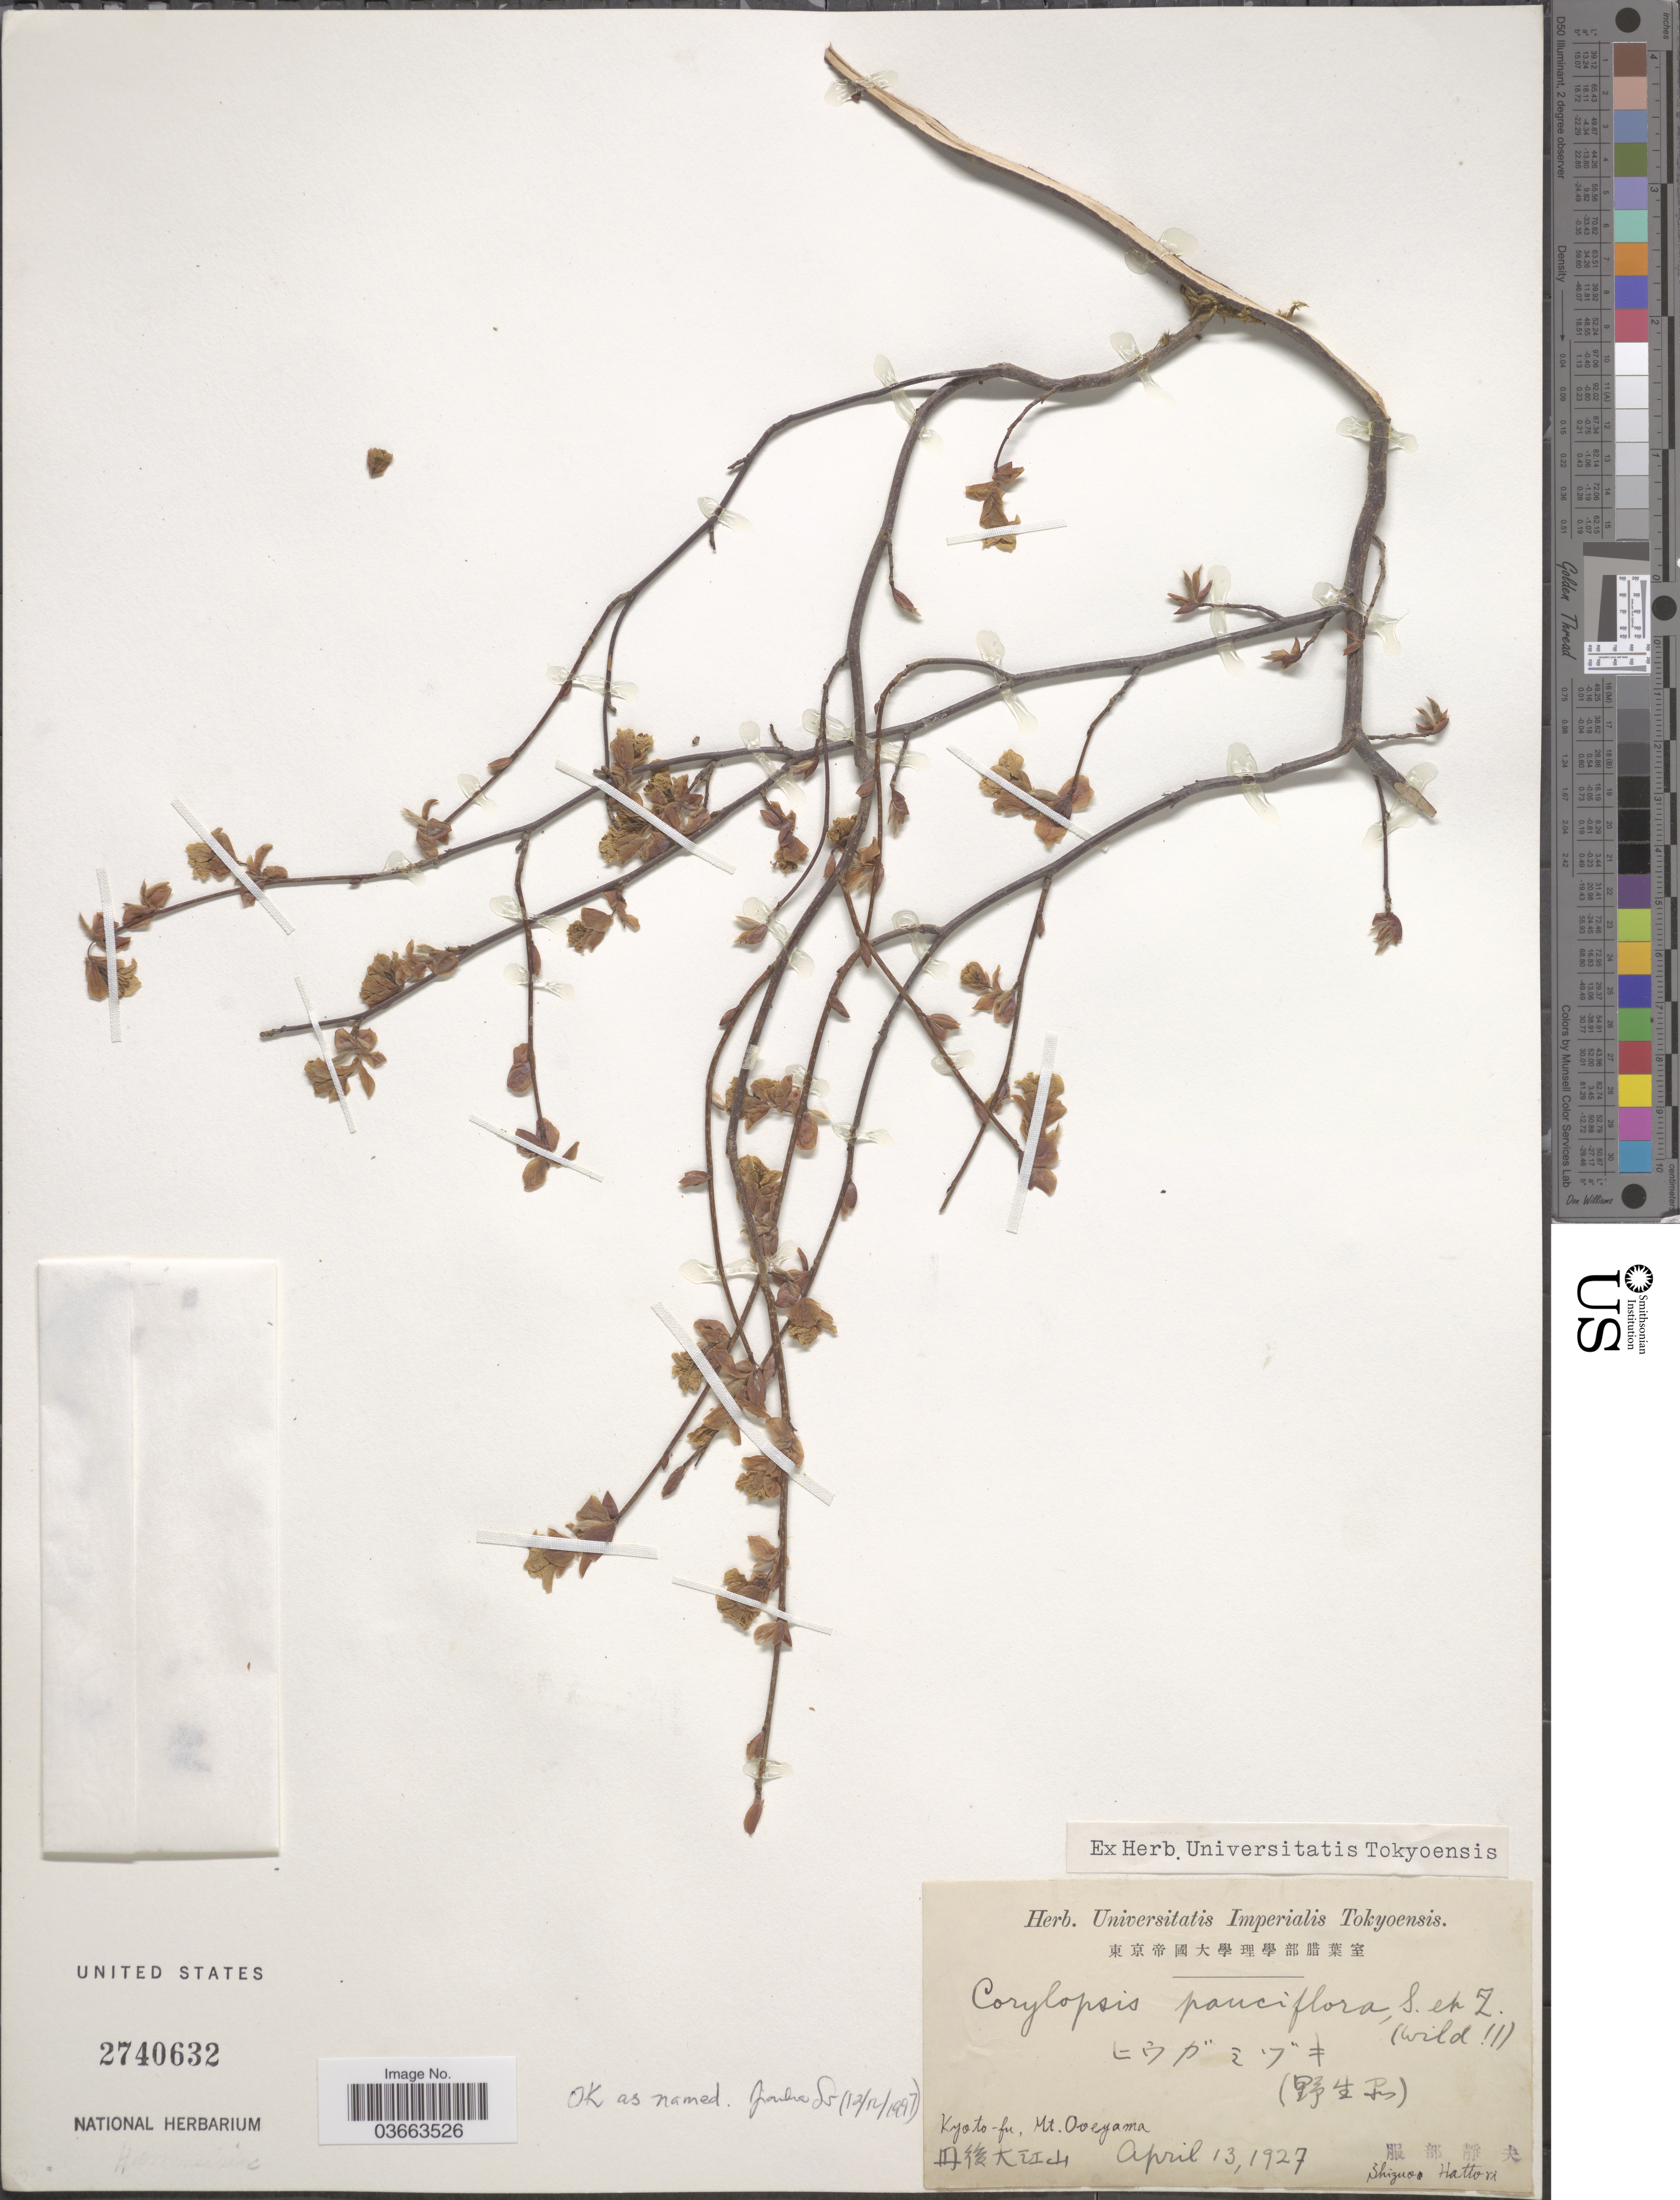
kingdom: Plantae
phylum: Tracheophyta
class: Magnoliopsida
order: Saxifragales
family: Hamamelidaceae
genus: Corylopsis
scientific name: Corylopsis pauciflora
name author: Siebold & Zucc.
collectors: S. Hattori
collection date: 1927-04-13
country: Japan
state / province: Kyoto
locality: Kyoto-fu, Mt. Ooeyama X.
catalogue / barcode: US 2740632